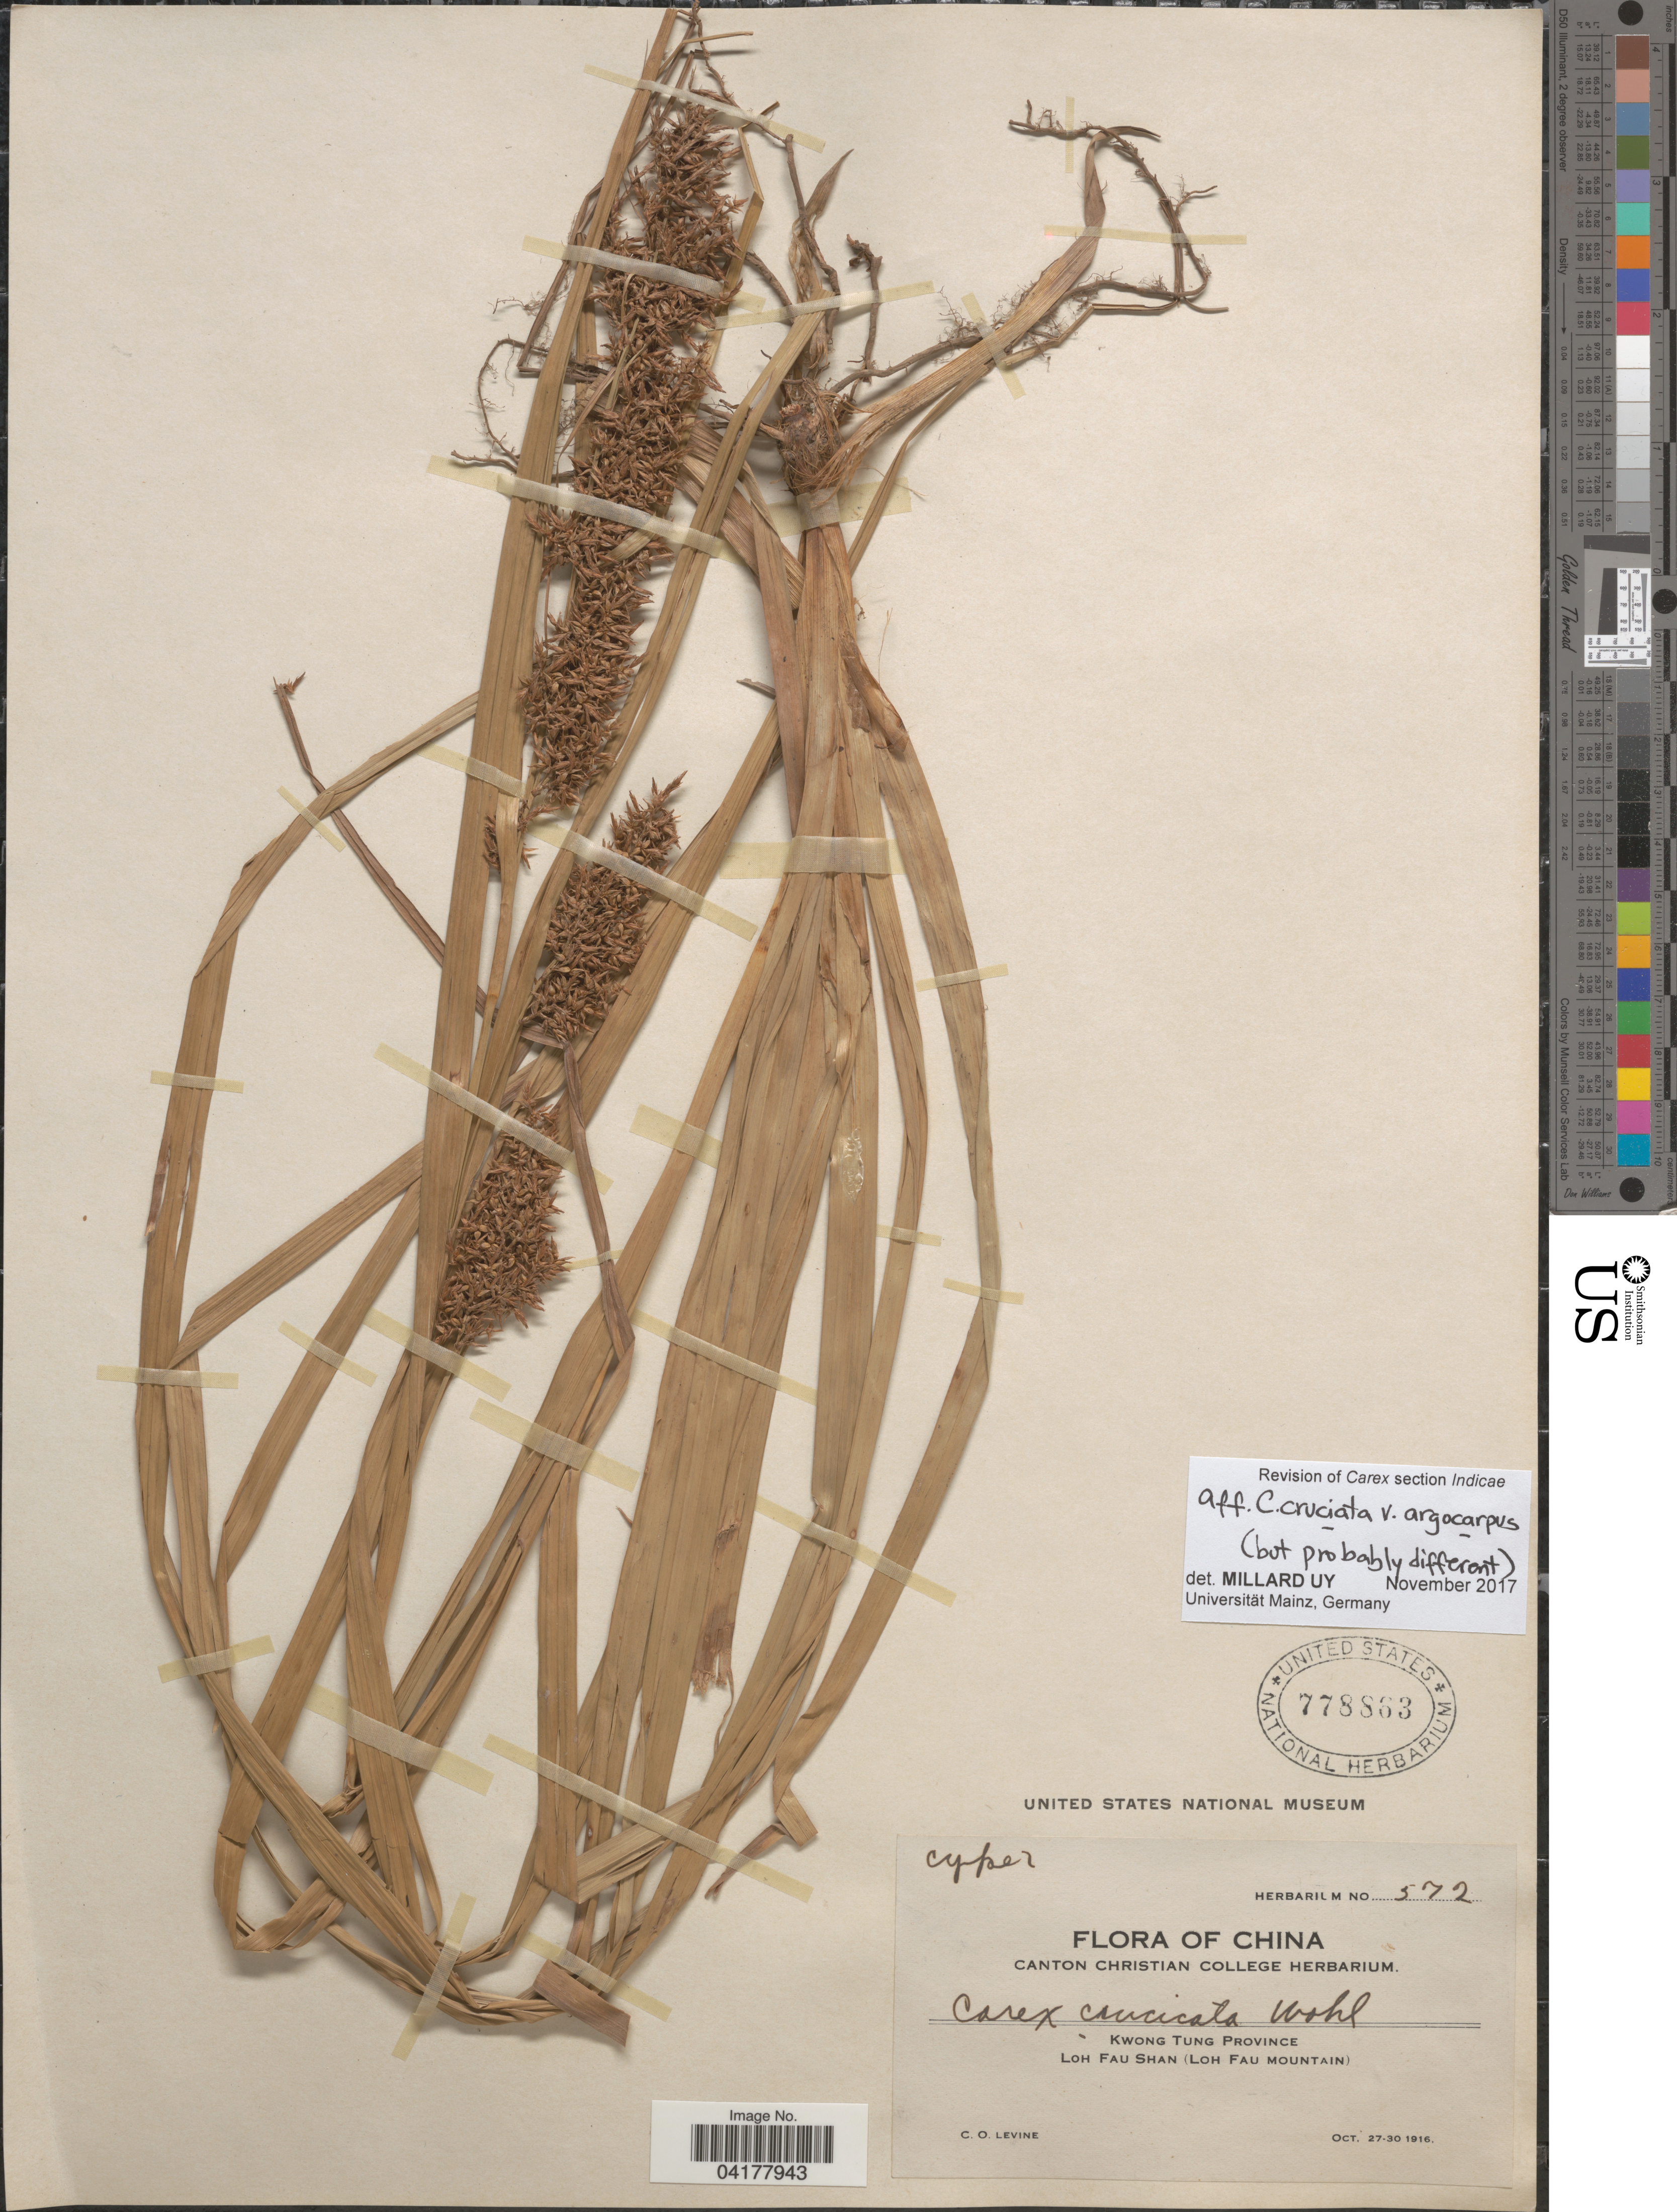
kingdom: Plantae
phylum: Tracheophyta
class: Liliopsida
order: Poales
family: Cyperaceae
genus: Carex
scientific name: Carex cruciata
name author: Wahlenb.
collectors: C. O. Levine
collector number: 572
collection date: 1916-10-27/1916-10-30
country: China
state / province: Guangdong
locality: Kwong Tung Province. Loh Fau Shan (Loh Fau Mountain).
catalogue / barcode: US 778863